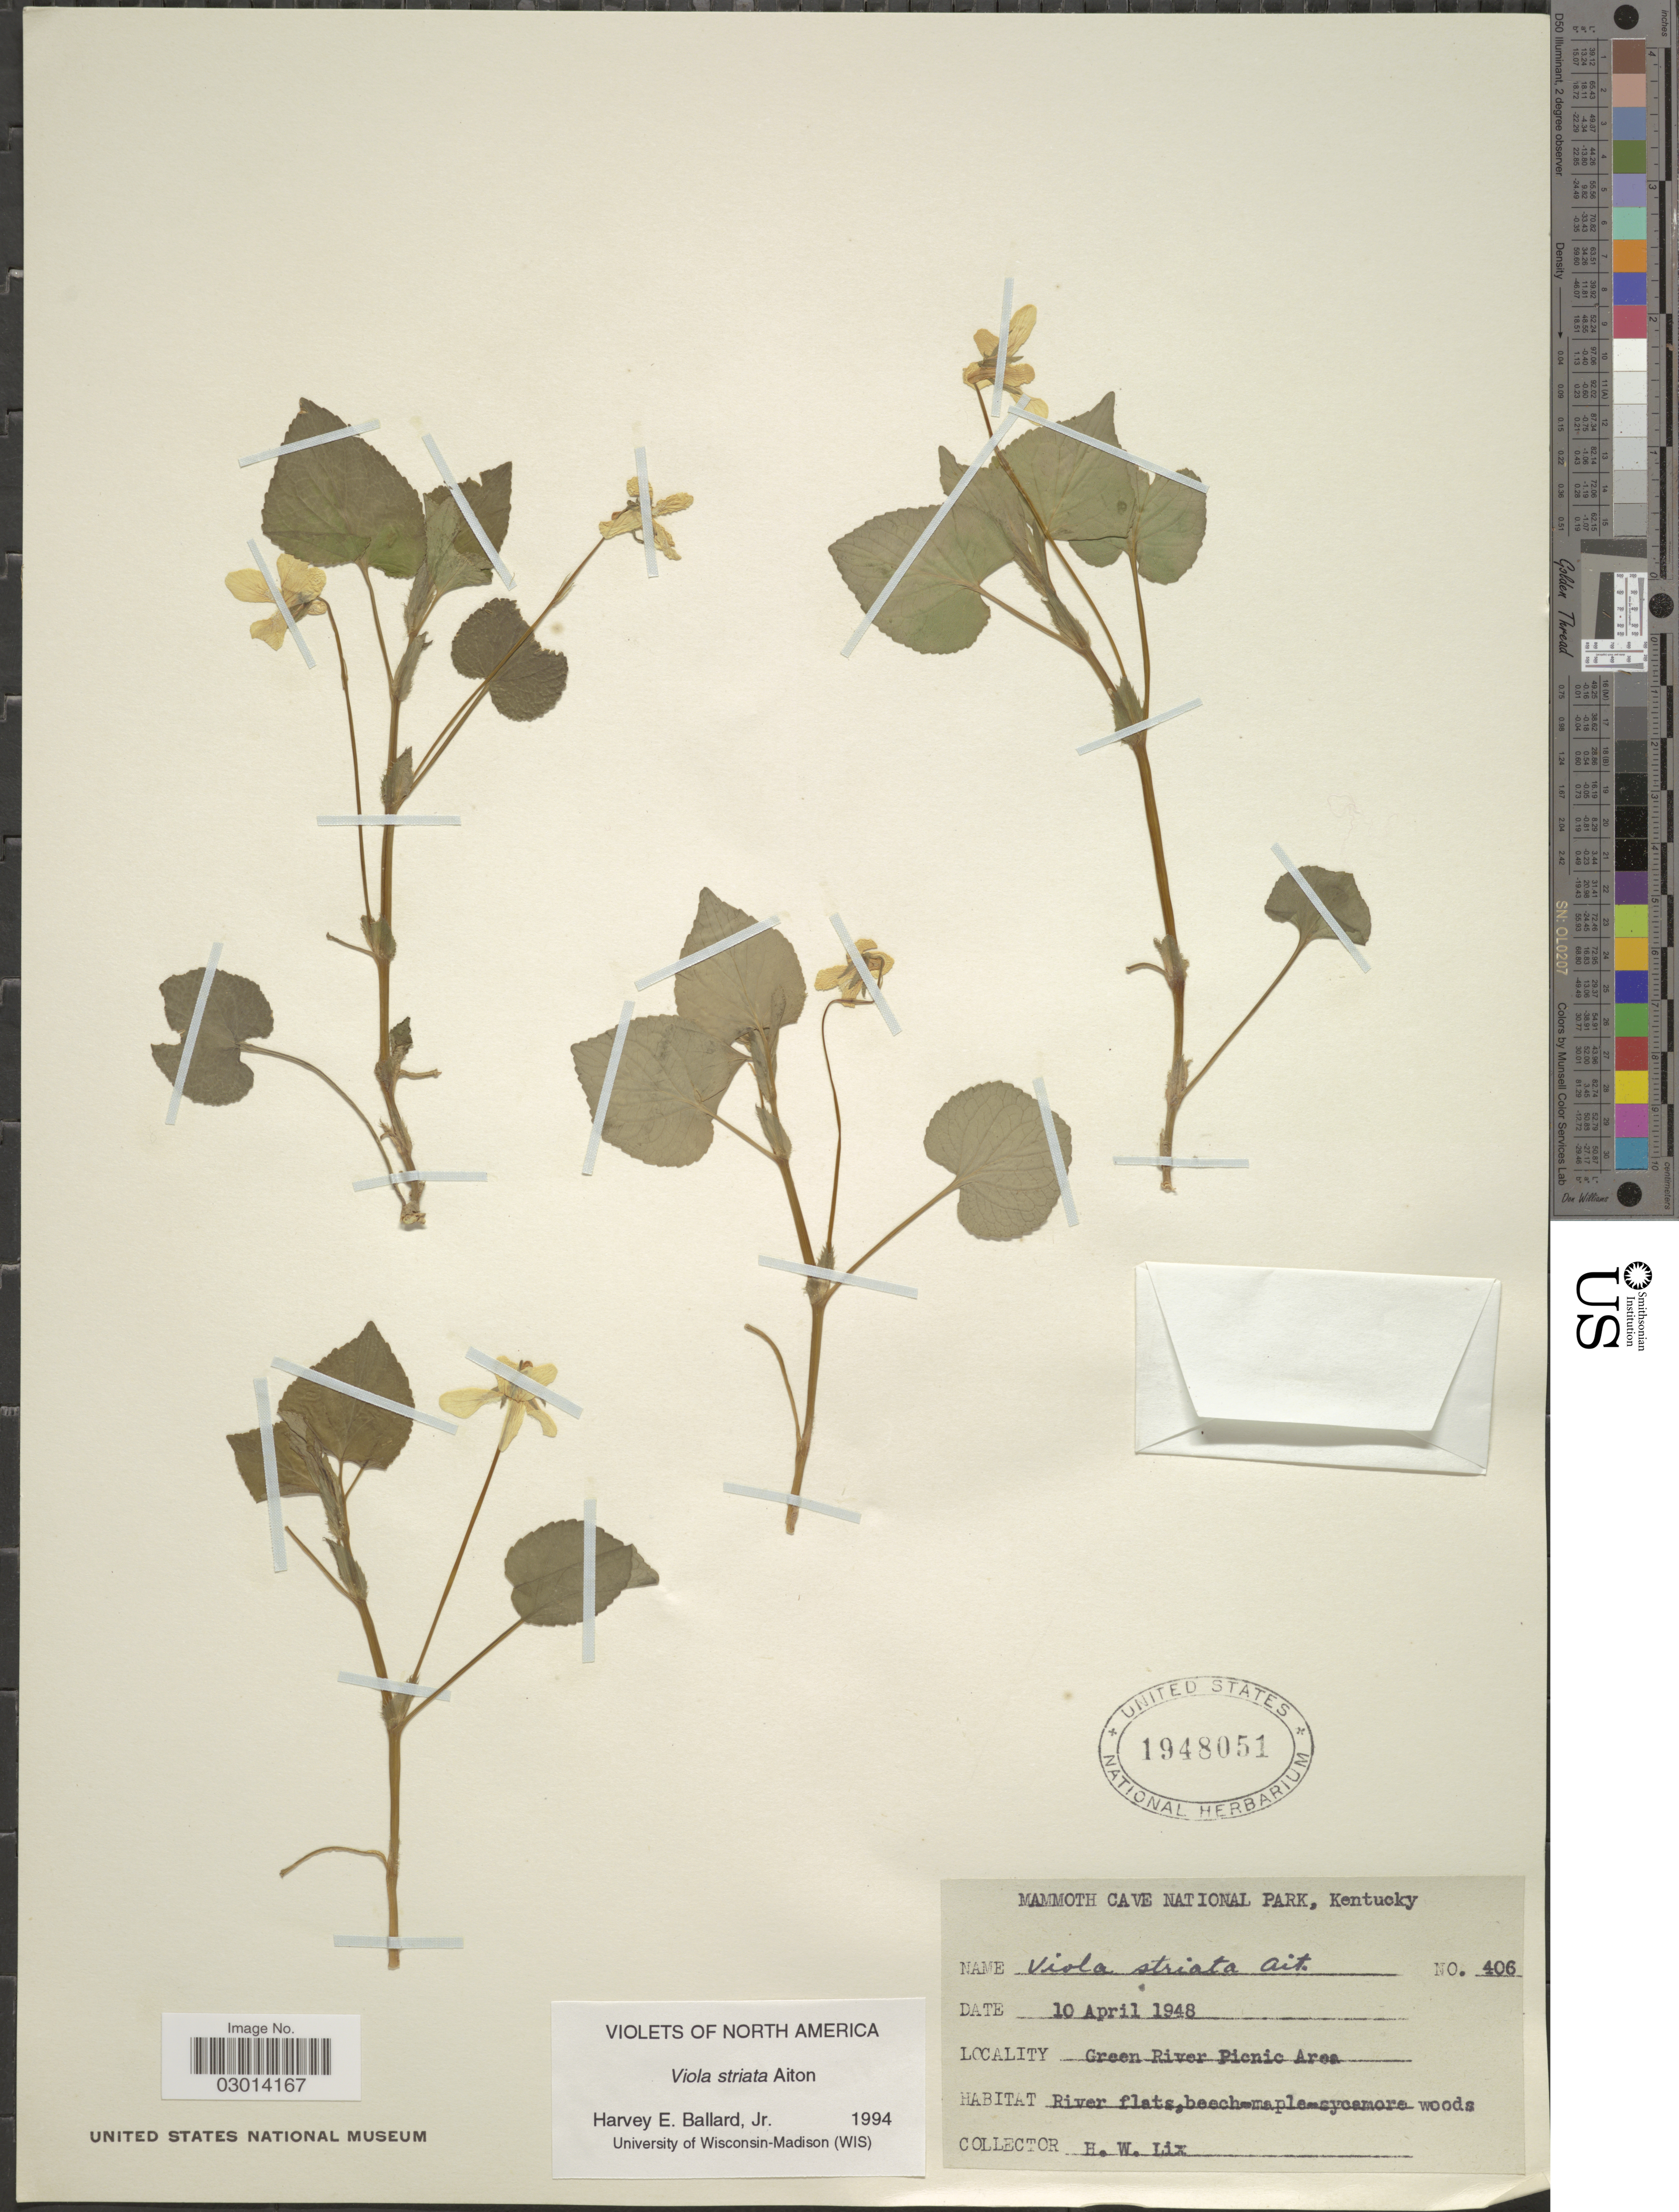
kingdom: Plantae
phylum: Tracheophyta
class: Magnoliopsida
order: Malpighiales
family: Violaceae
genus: Viola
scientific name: Viola rostrata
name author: Pursh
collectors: H. W. Lix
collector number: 406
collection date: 1948-04-10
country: United States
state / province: Kentucky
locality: Mammoth Cave National Park. Green River Picnic Area.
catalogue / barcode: US 1948051